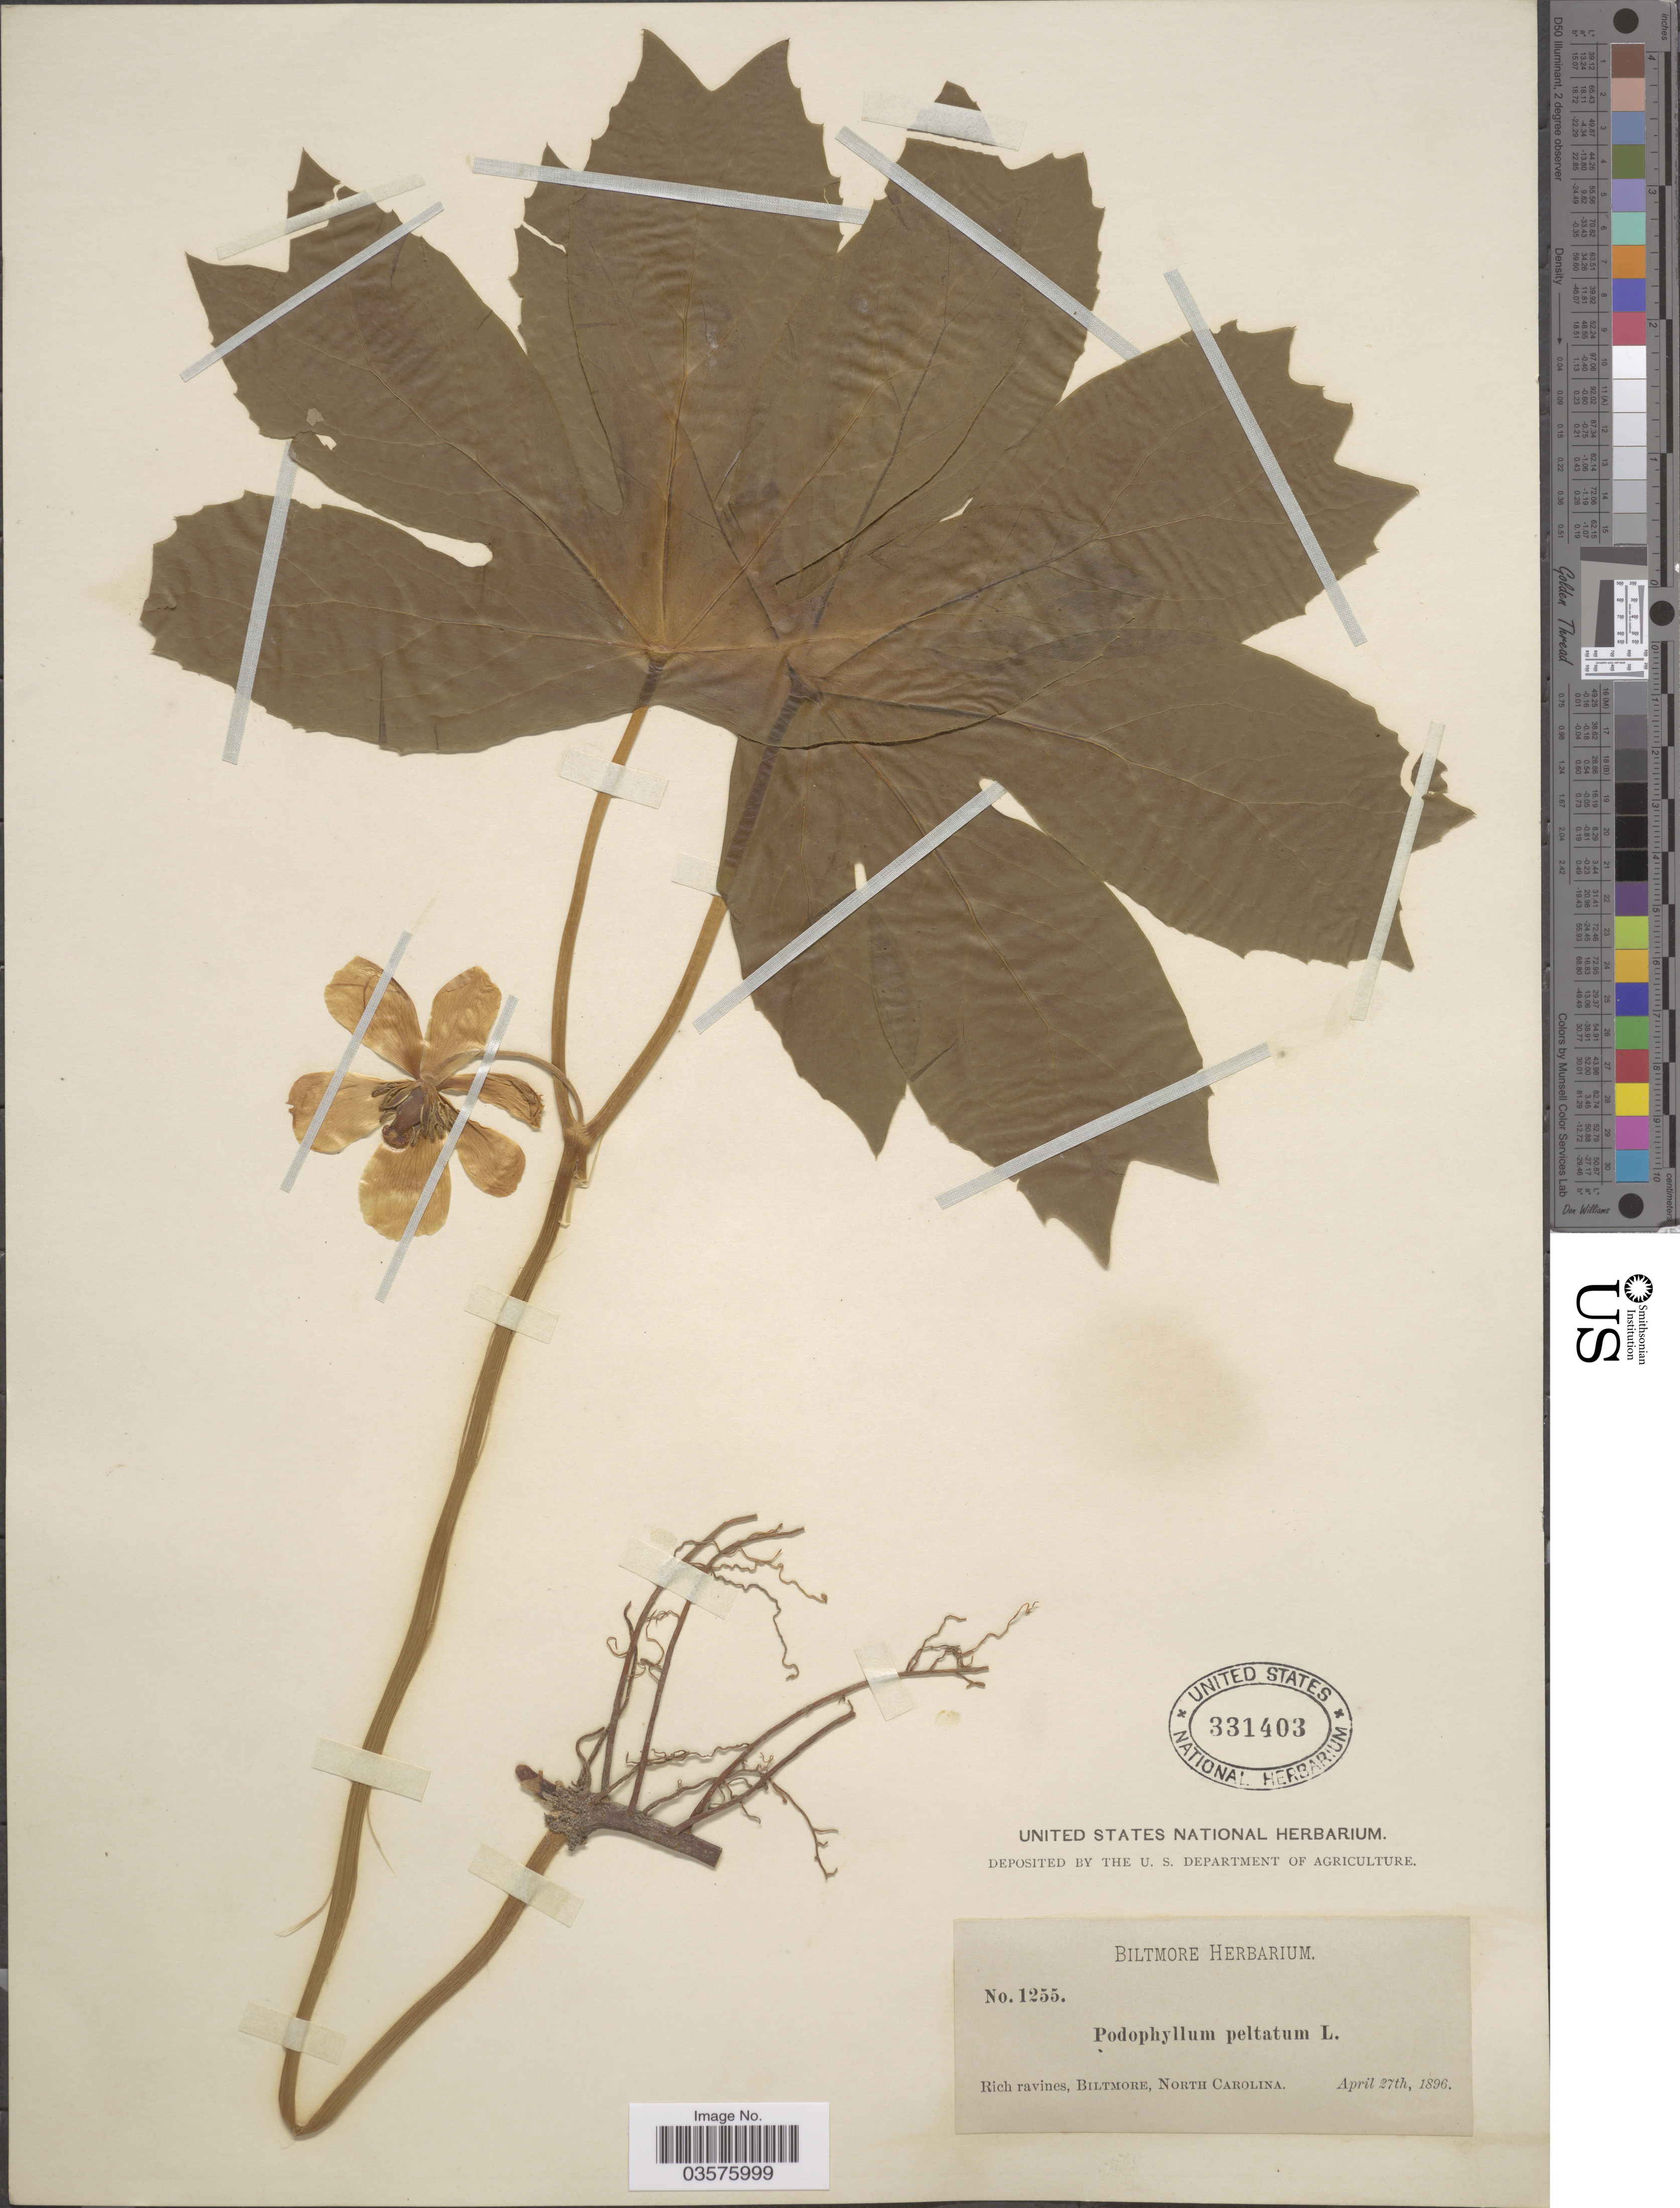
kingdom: Plantae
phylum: Tracheophyta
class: Magnoliopsida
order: Ranunculales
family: Berberidaceae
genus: Podophyllum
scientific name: Podophyllum peltatum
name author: L.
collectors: ex herb. Biltmore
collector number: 1255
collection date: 1896-04-27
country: United States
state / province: North Carolina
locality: Biltmore.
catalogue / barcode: US 331403